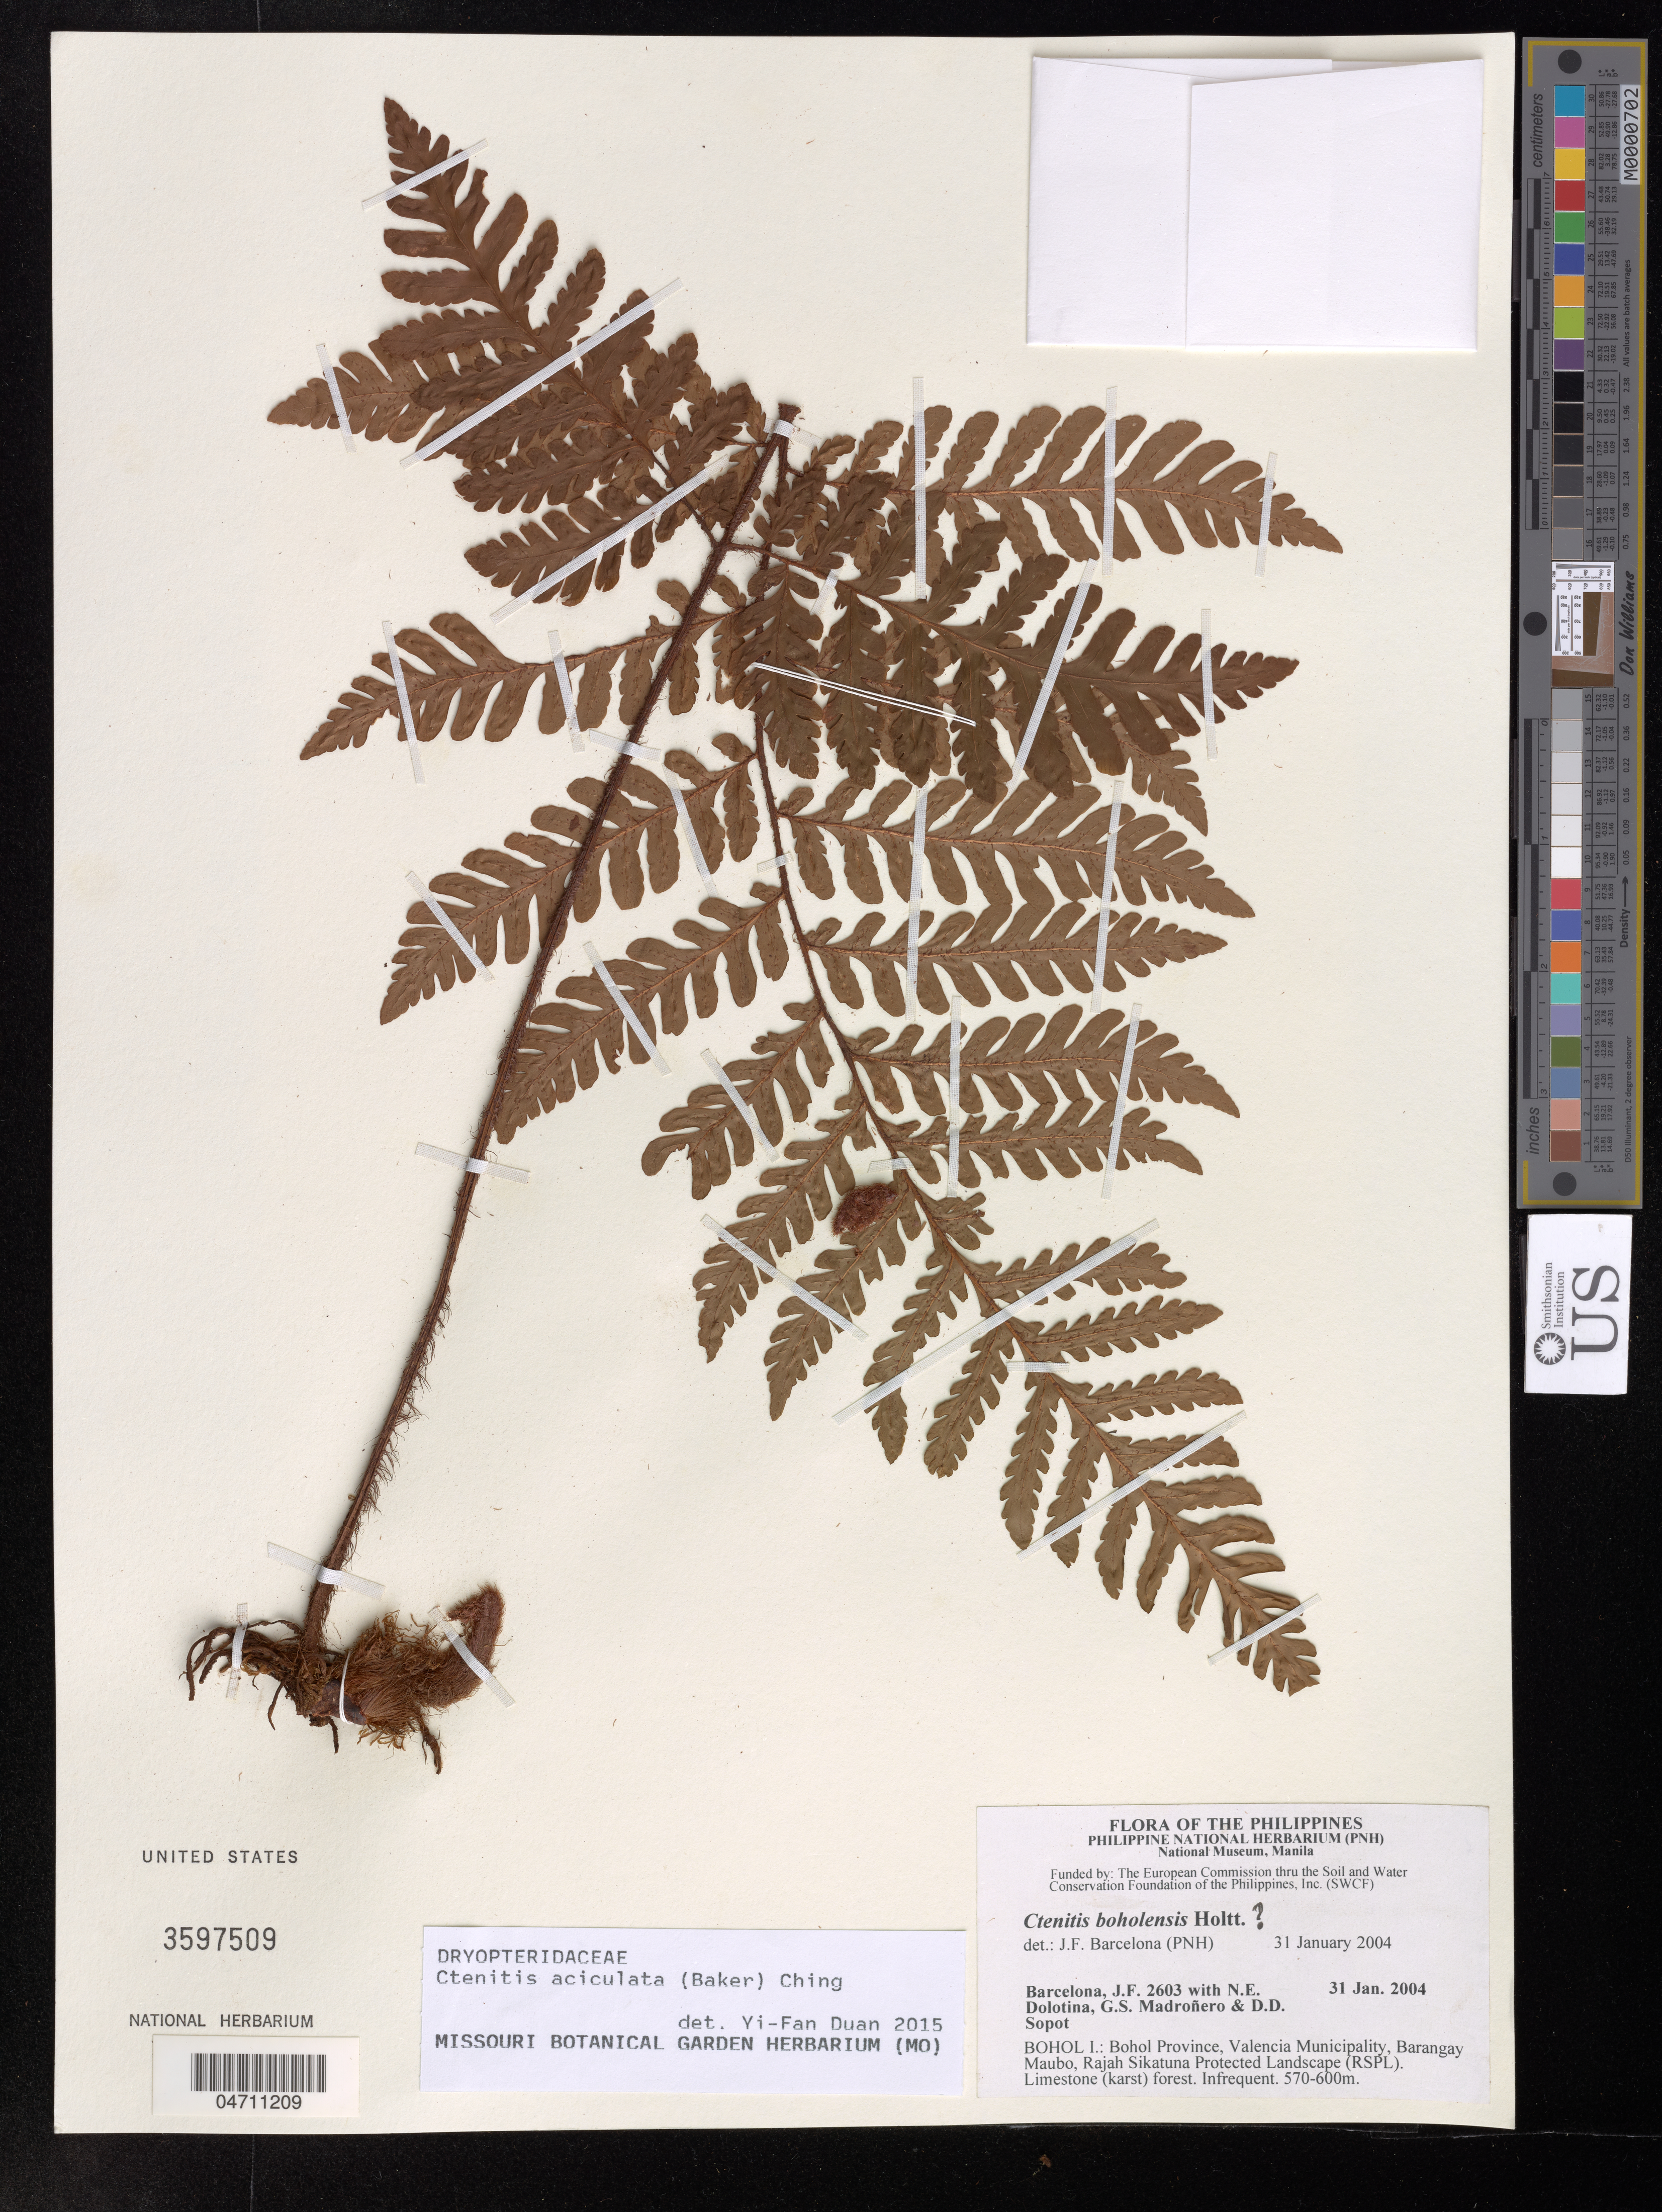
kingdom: Plantae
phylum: Tracheophyta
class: Polypodiopsida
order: Polypodiales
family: Dryopteridaceae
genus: Ctenitis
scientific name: Ctenitis aciculata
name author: (Baker) Ching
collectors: J. Barcelona, N. Dolotina, G. Madroñero & D. Sopot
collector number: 2603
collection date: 2004-01-31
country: Philippines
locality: Bohol I.: Bohol Province, Valencia Municipality, Barangay Maubo, Rajah Sikatuna Protected Landscape (RSPL).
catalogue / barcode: US 3597509